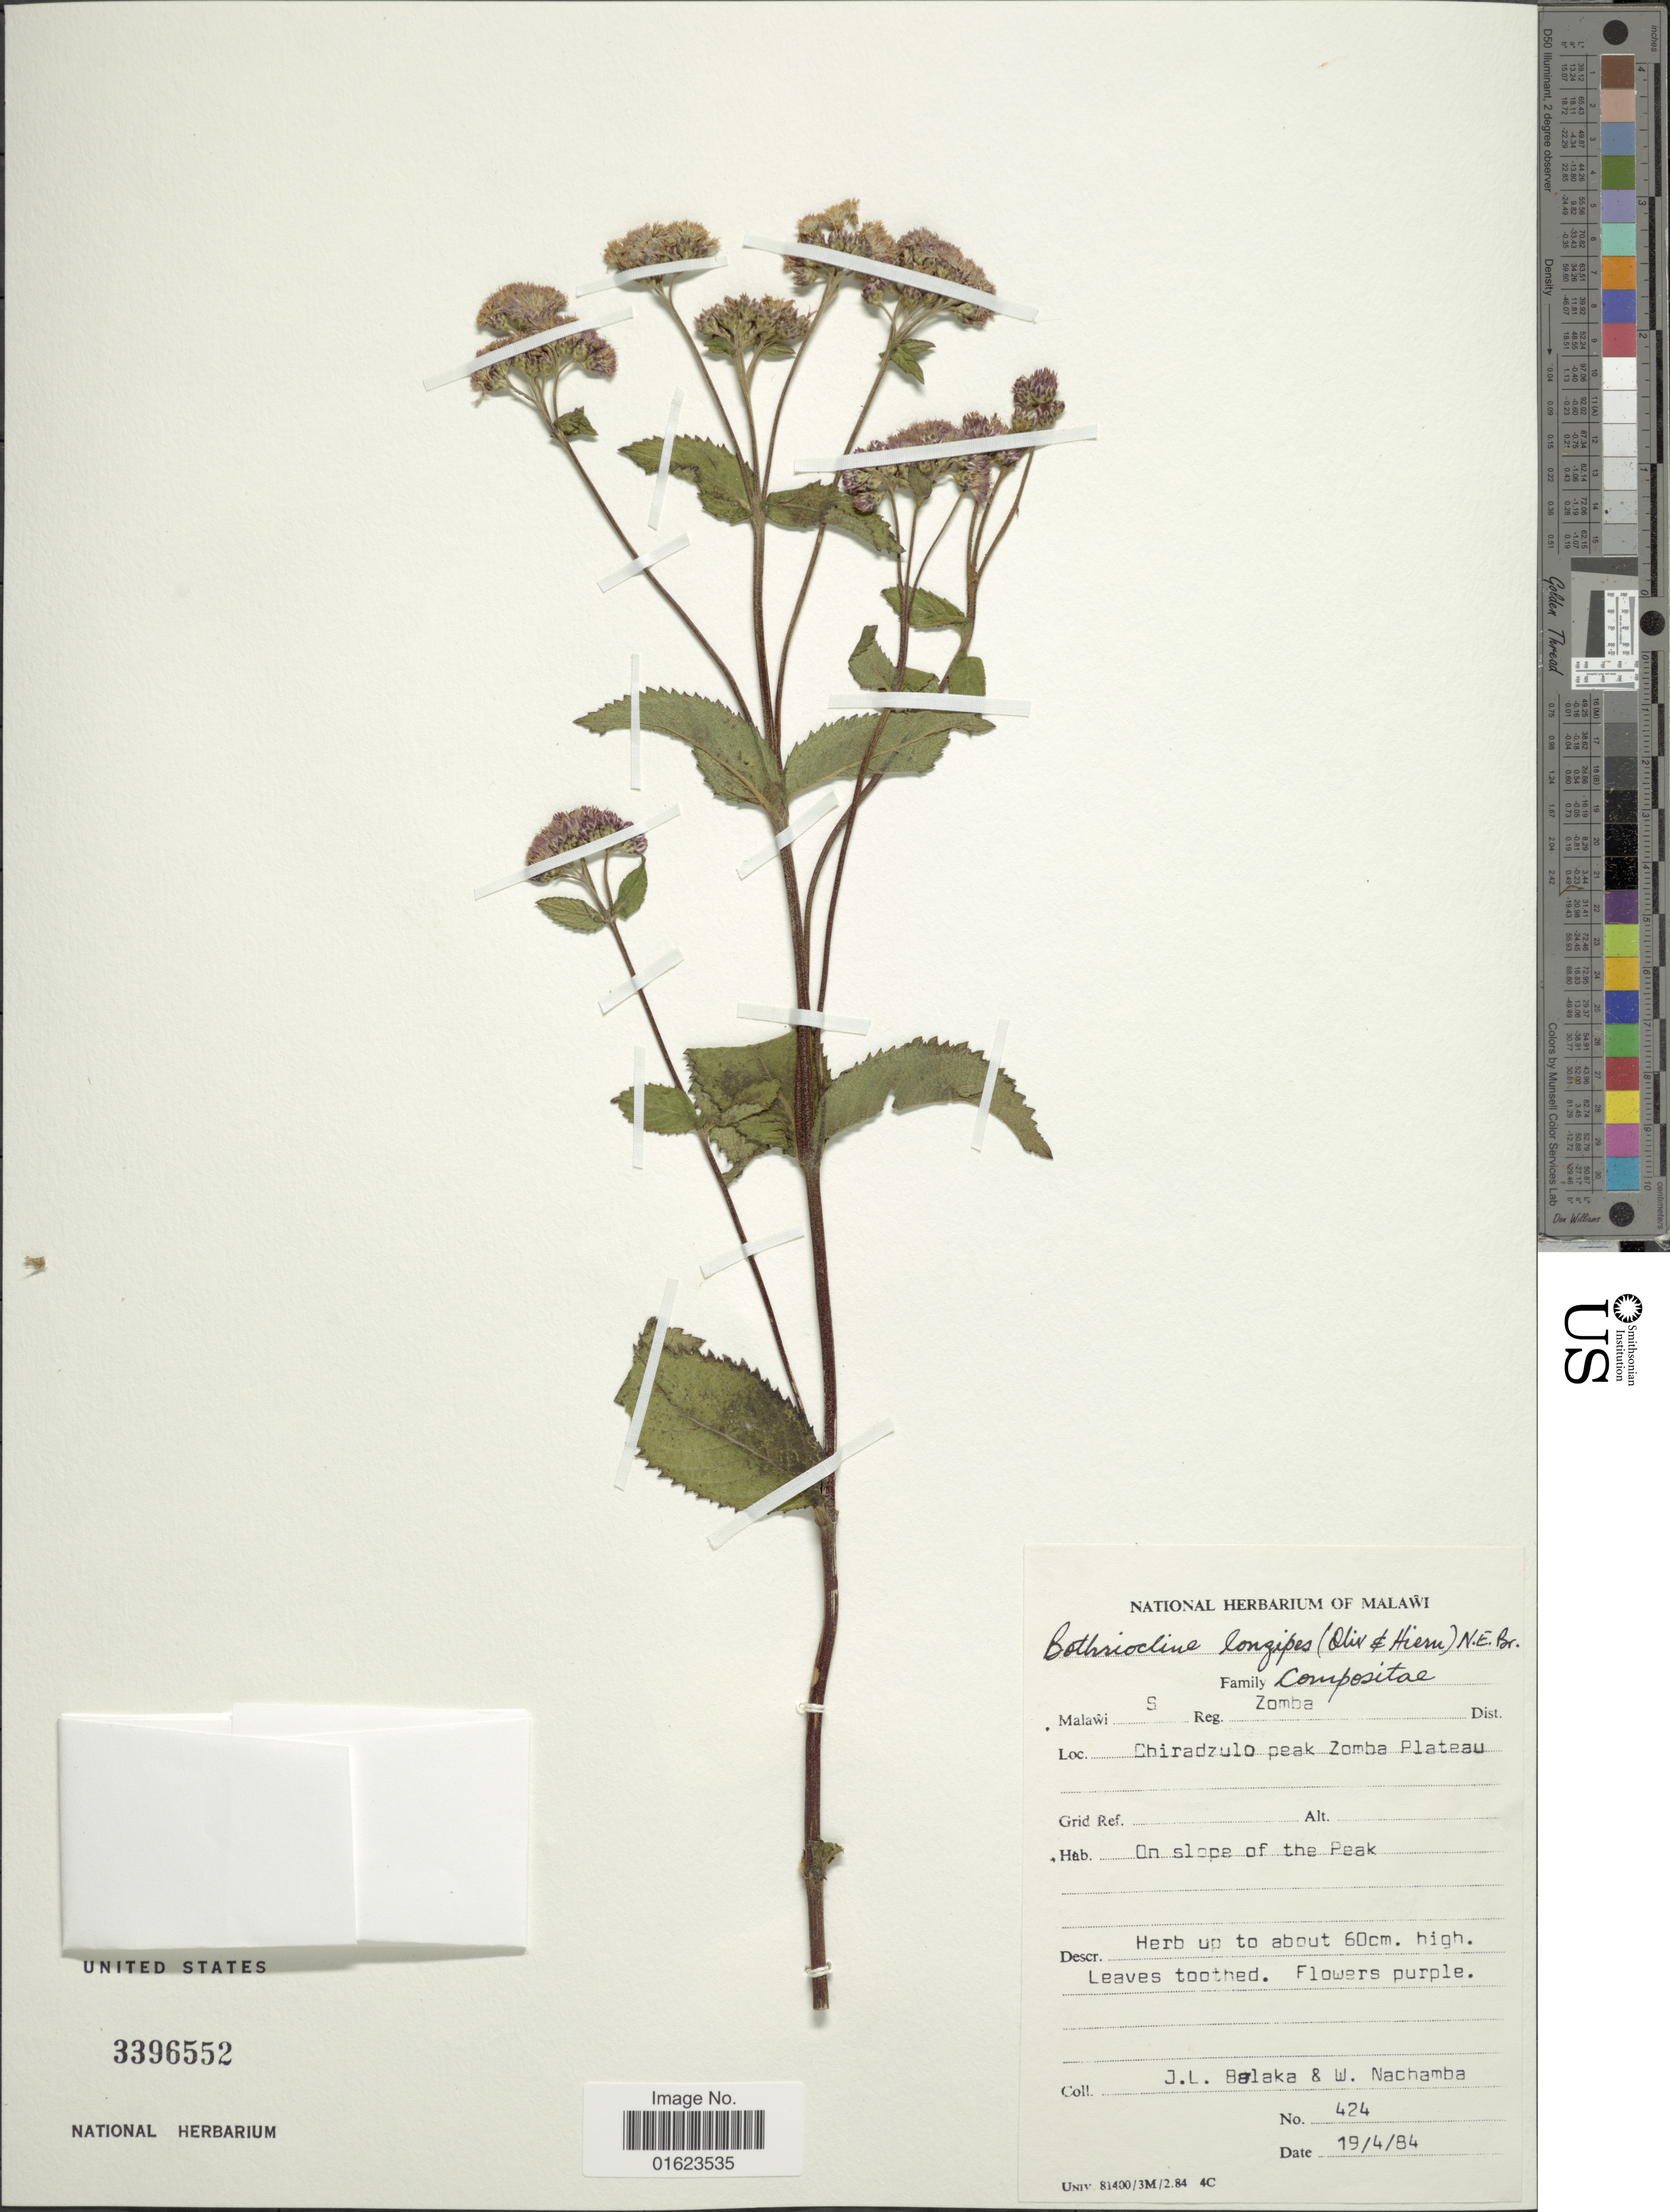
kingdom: Plantae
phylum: Tracheophyta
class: Magnoliopsida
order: Asterales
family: Asteraceae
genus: Bothriocline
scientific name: Bothriocline longipes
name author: (Oliv. & Hiern) N.E. Br.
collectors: J. Balaka & W. Nachamba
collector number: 424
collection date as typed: Transcribed d/m/y: 19/4/84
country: Malawi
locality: Malawi S Reg. Zomba Dist. Chiradzulo peak Zomba Plateau.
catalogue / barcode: US 3396552